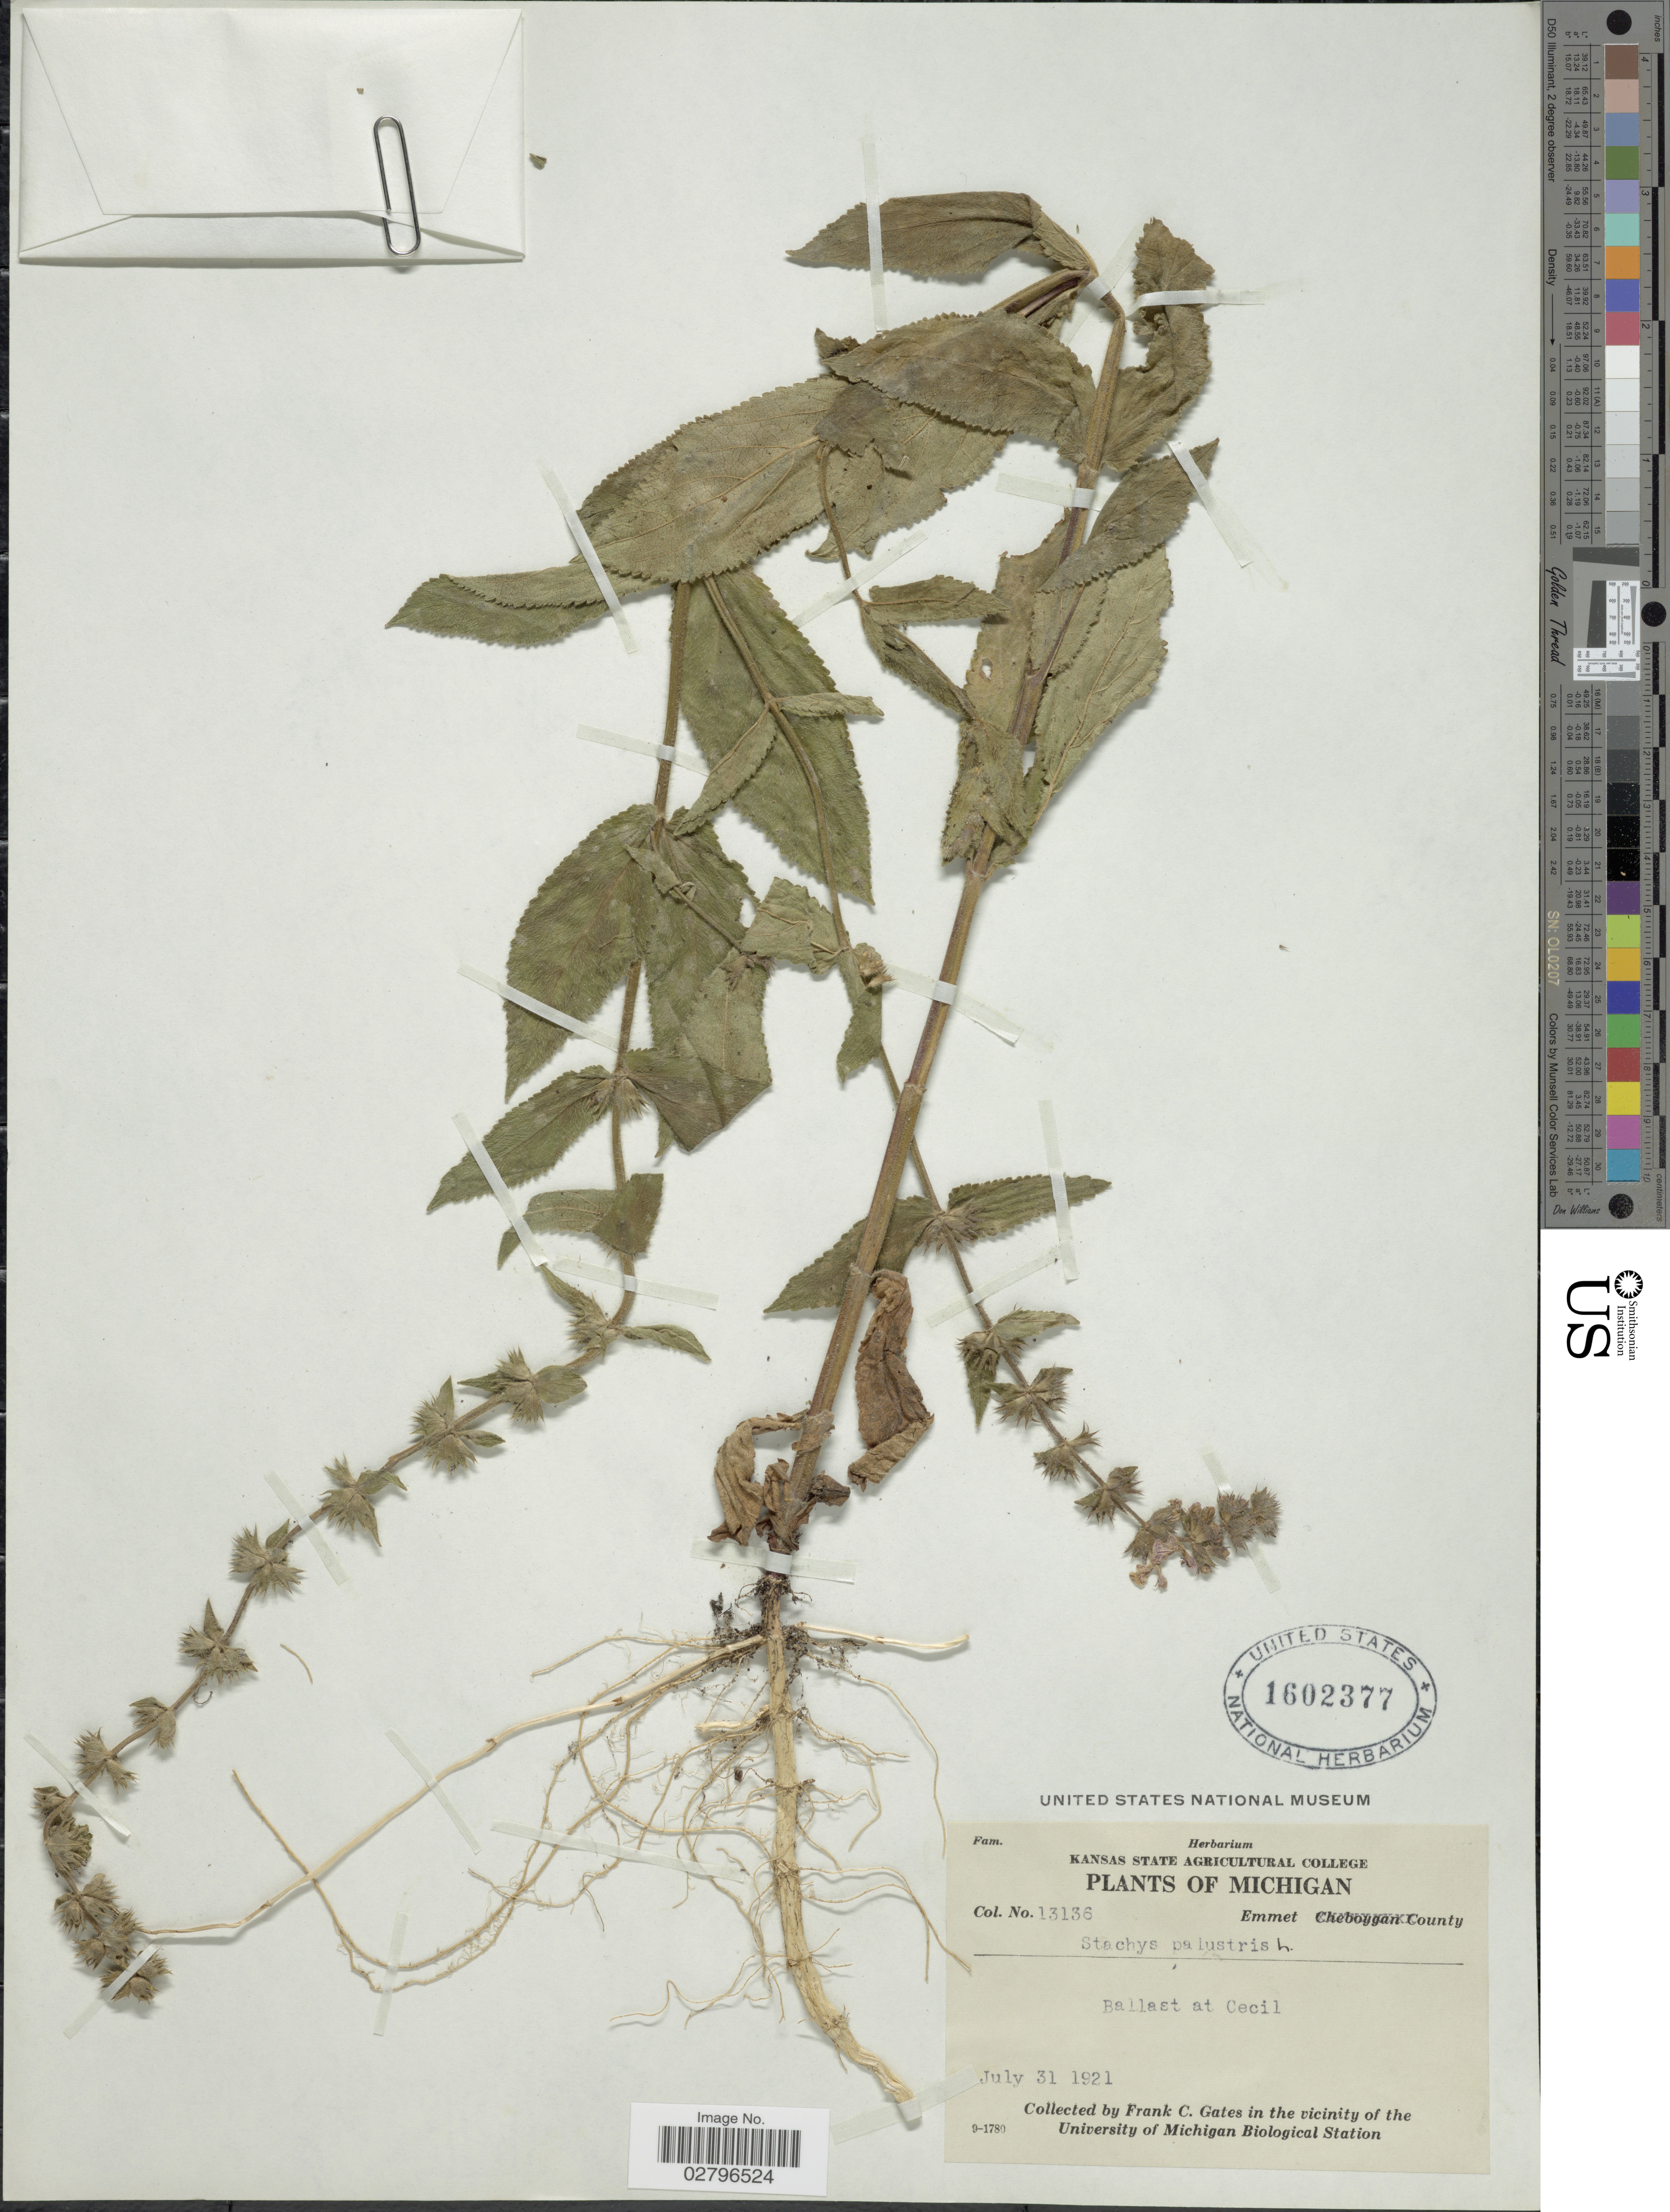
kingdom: Plantae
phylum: Tracheophyta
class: Magnoliopsida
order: Lamiales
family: Lamiaceae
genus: Stachys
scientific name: Stachys palustris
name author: L.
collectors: F. C. Gates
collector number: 13136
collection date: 1921-07-31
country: United States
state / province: Michigan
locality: Emmet County, Ballast at Cecil.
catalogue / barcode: US 1602377